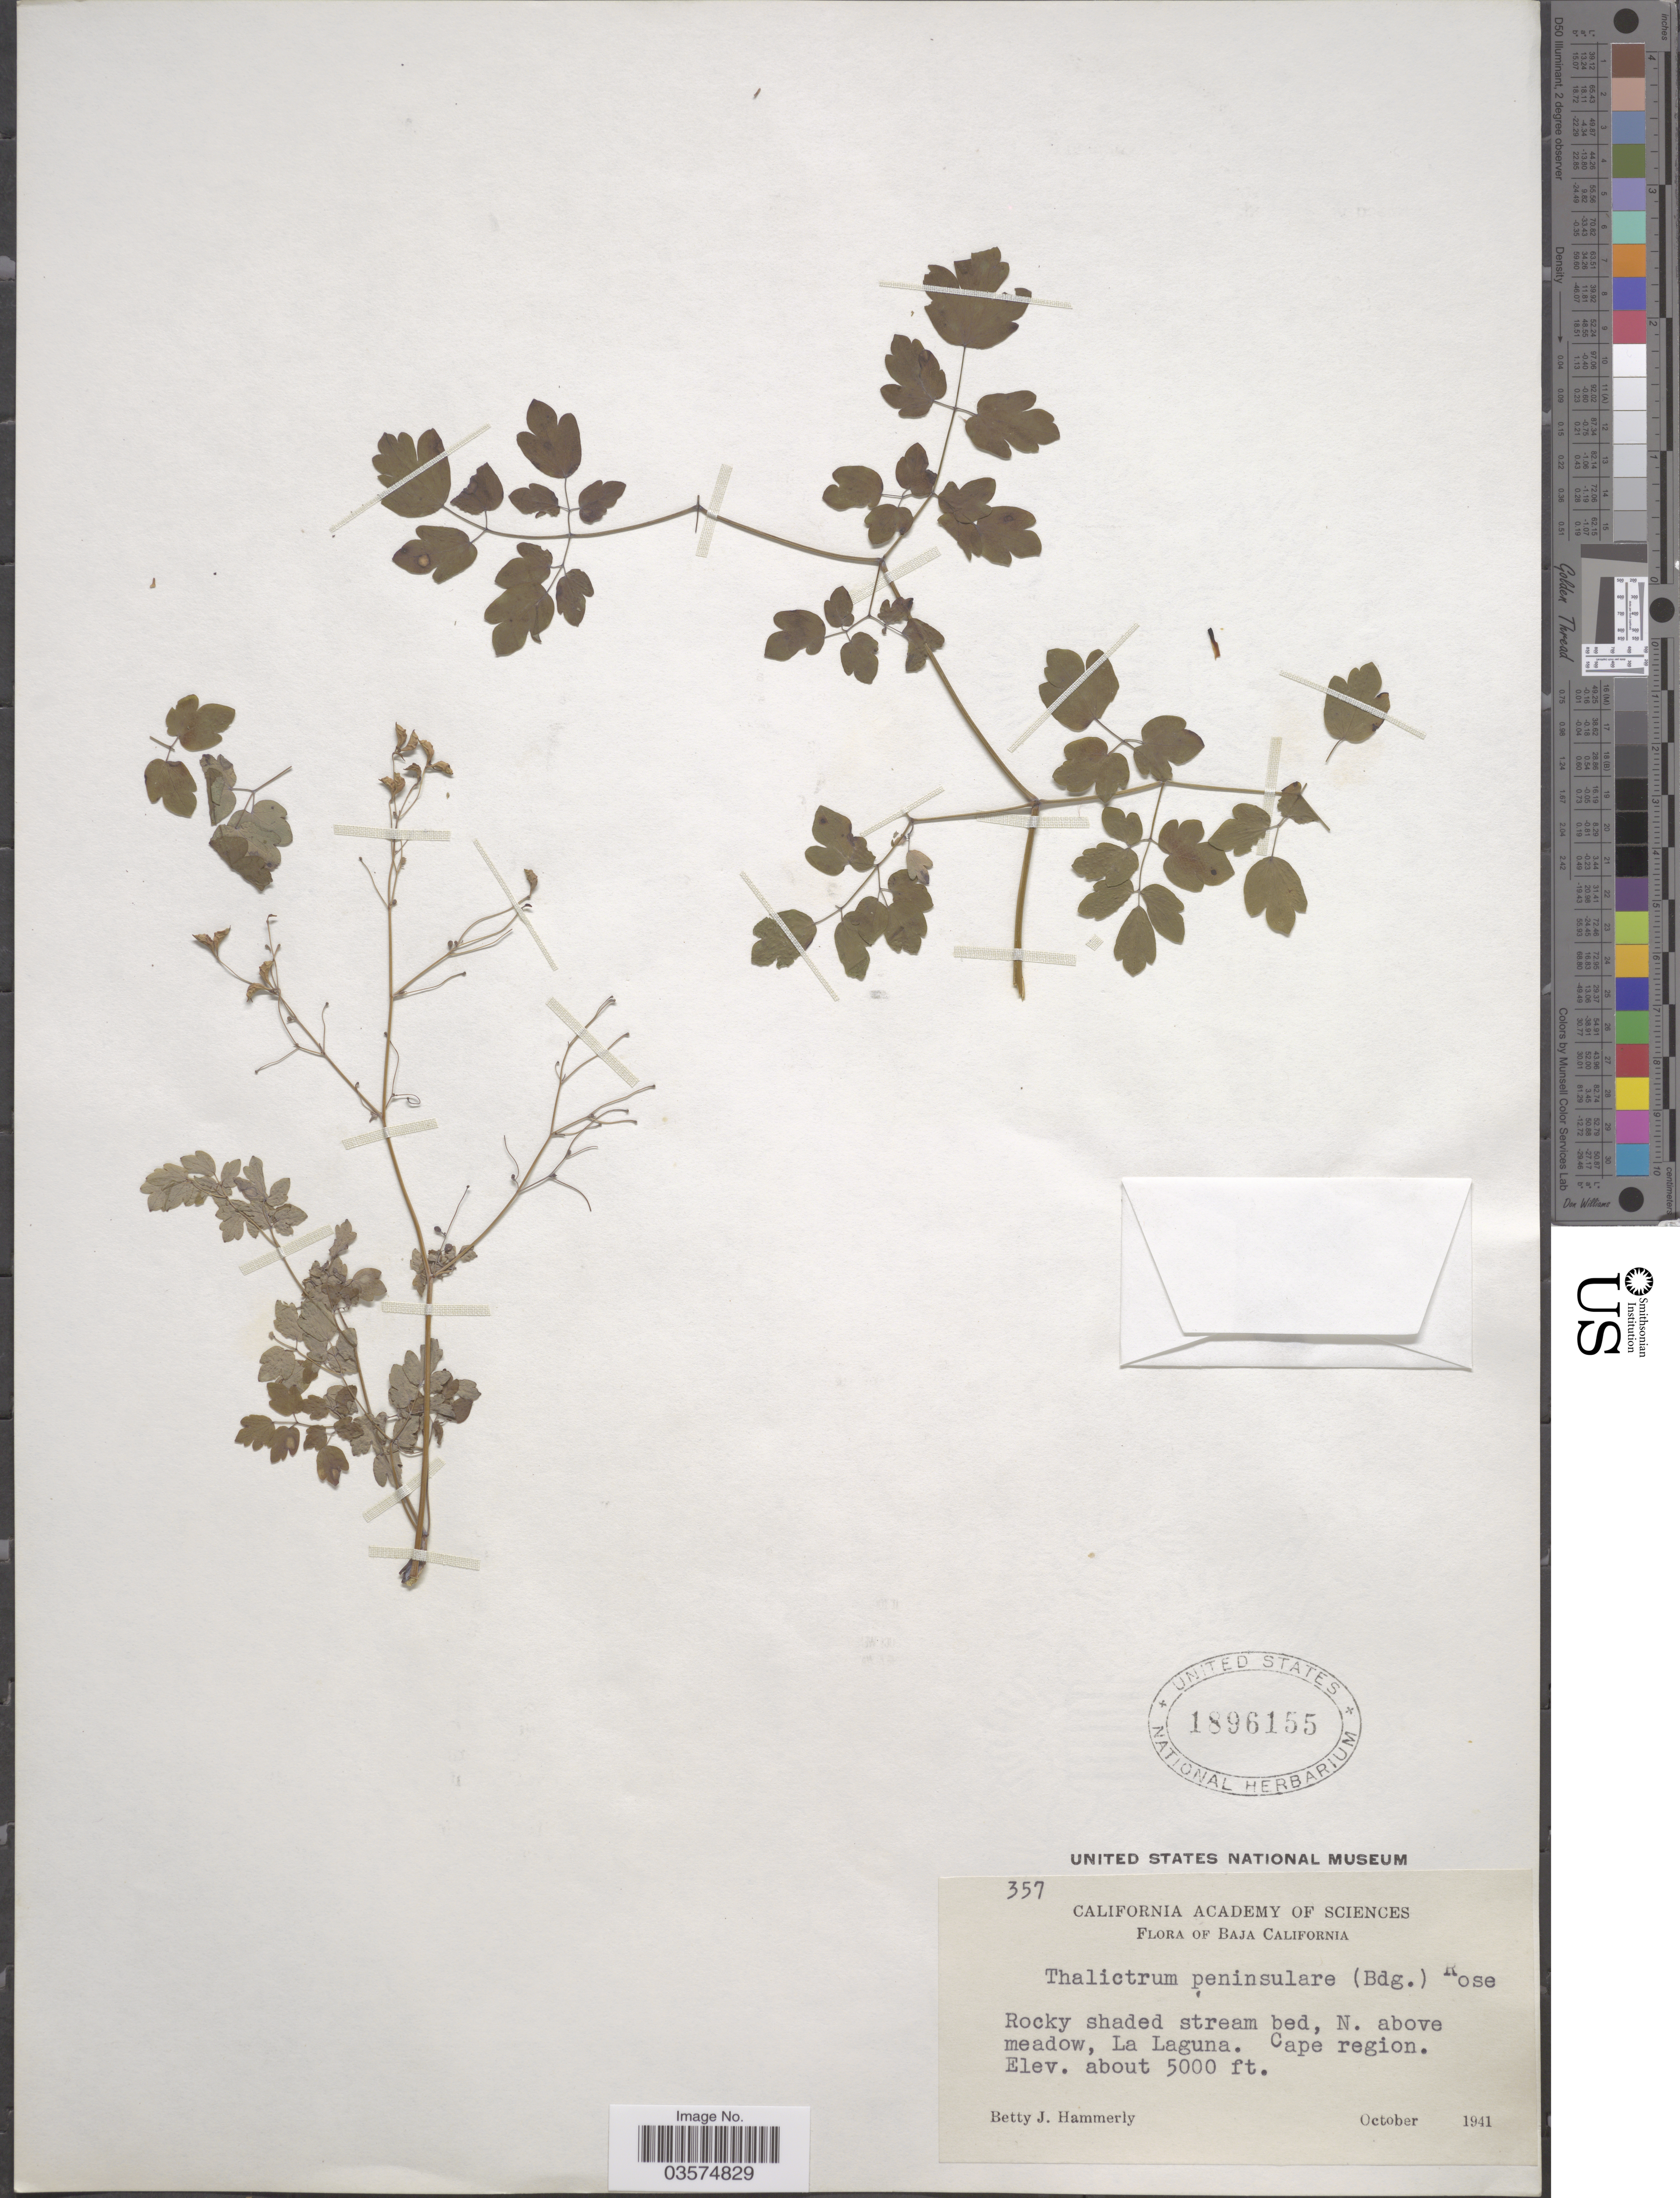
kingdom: Plantae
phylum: Tracheophyta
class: Magnoliopsida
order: Ranunculales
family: Ranunculaceae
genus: Thalictrum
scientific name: Thalictrum peninsulare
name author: (Brandegee) Rose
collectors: B. J. Hammerly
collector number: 357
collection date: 1941-10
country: Mexico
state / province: Baja California Sur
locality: N. above meadow, La Laguna. Cape region.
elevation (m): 1524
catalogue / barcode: US 1896155